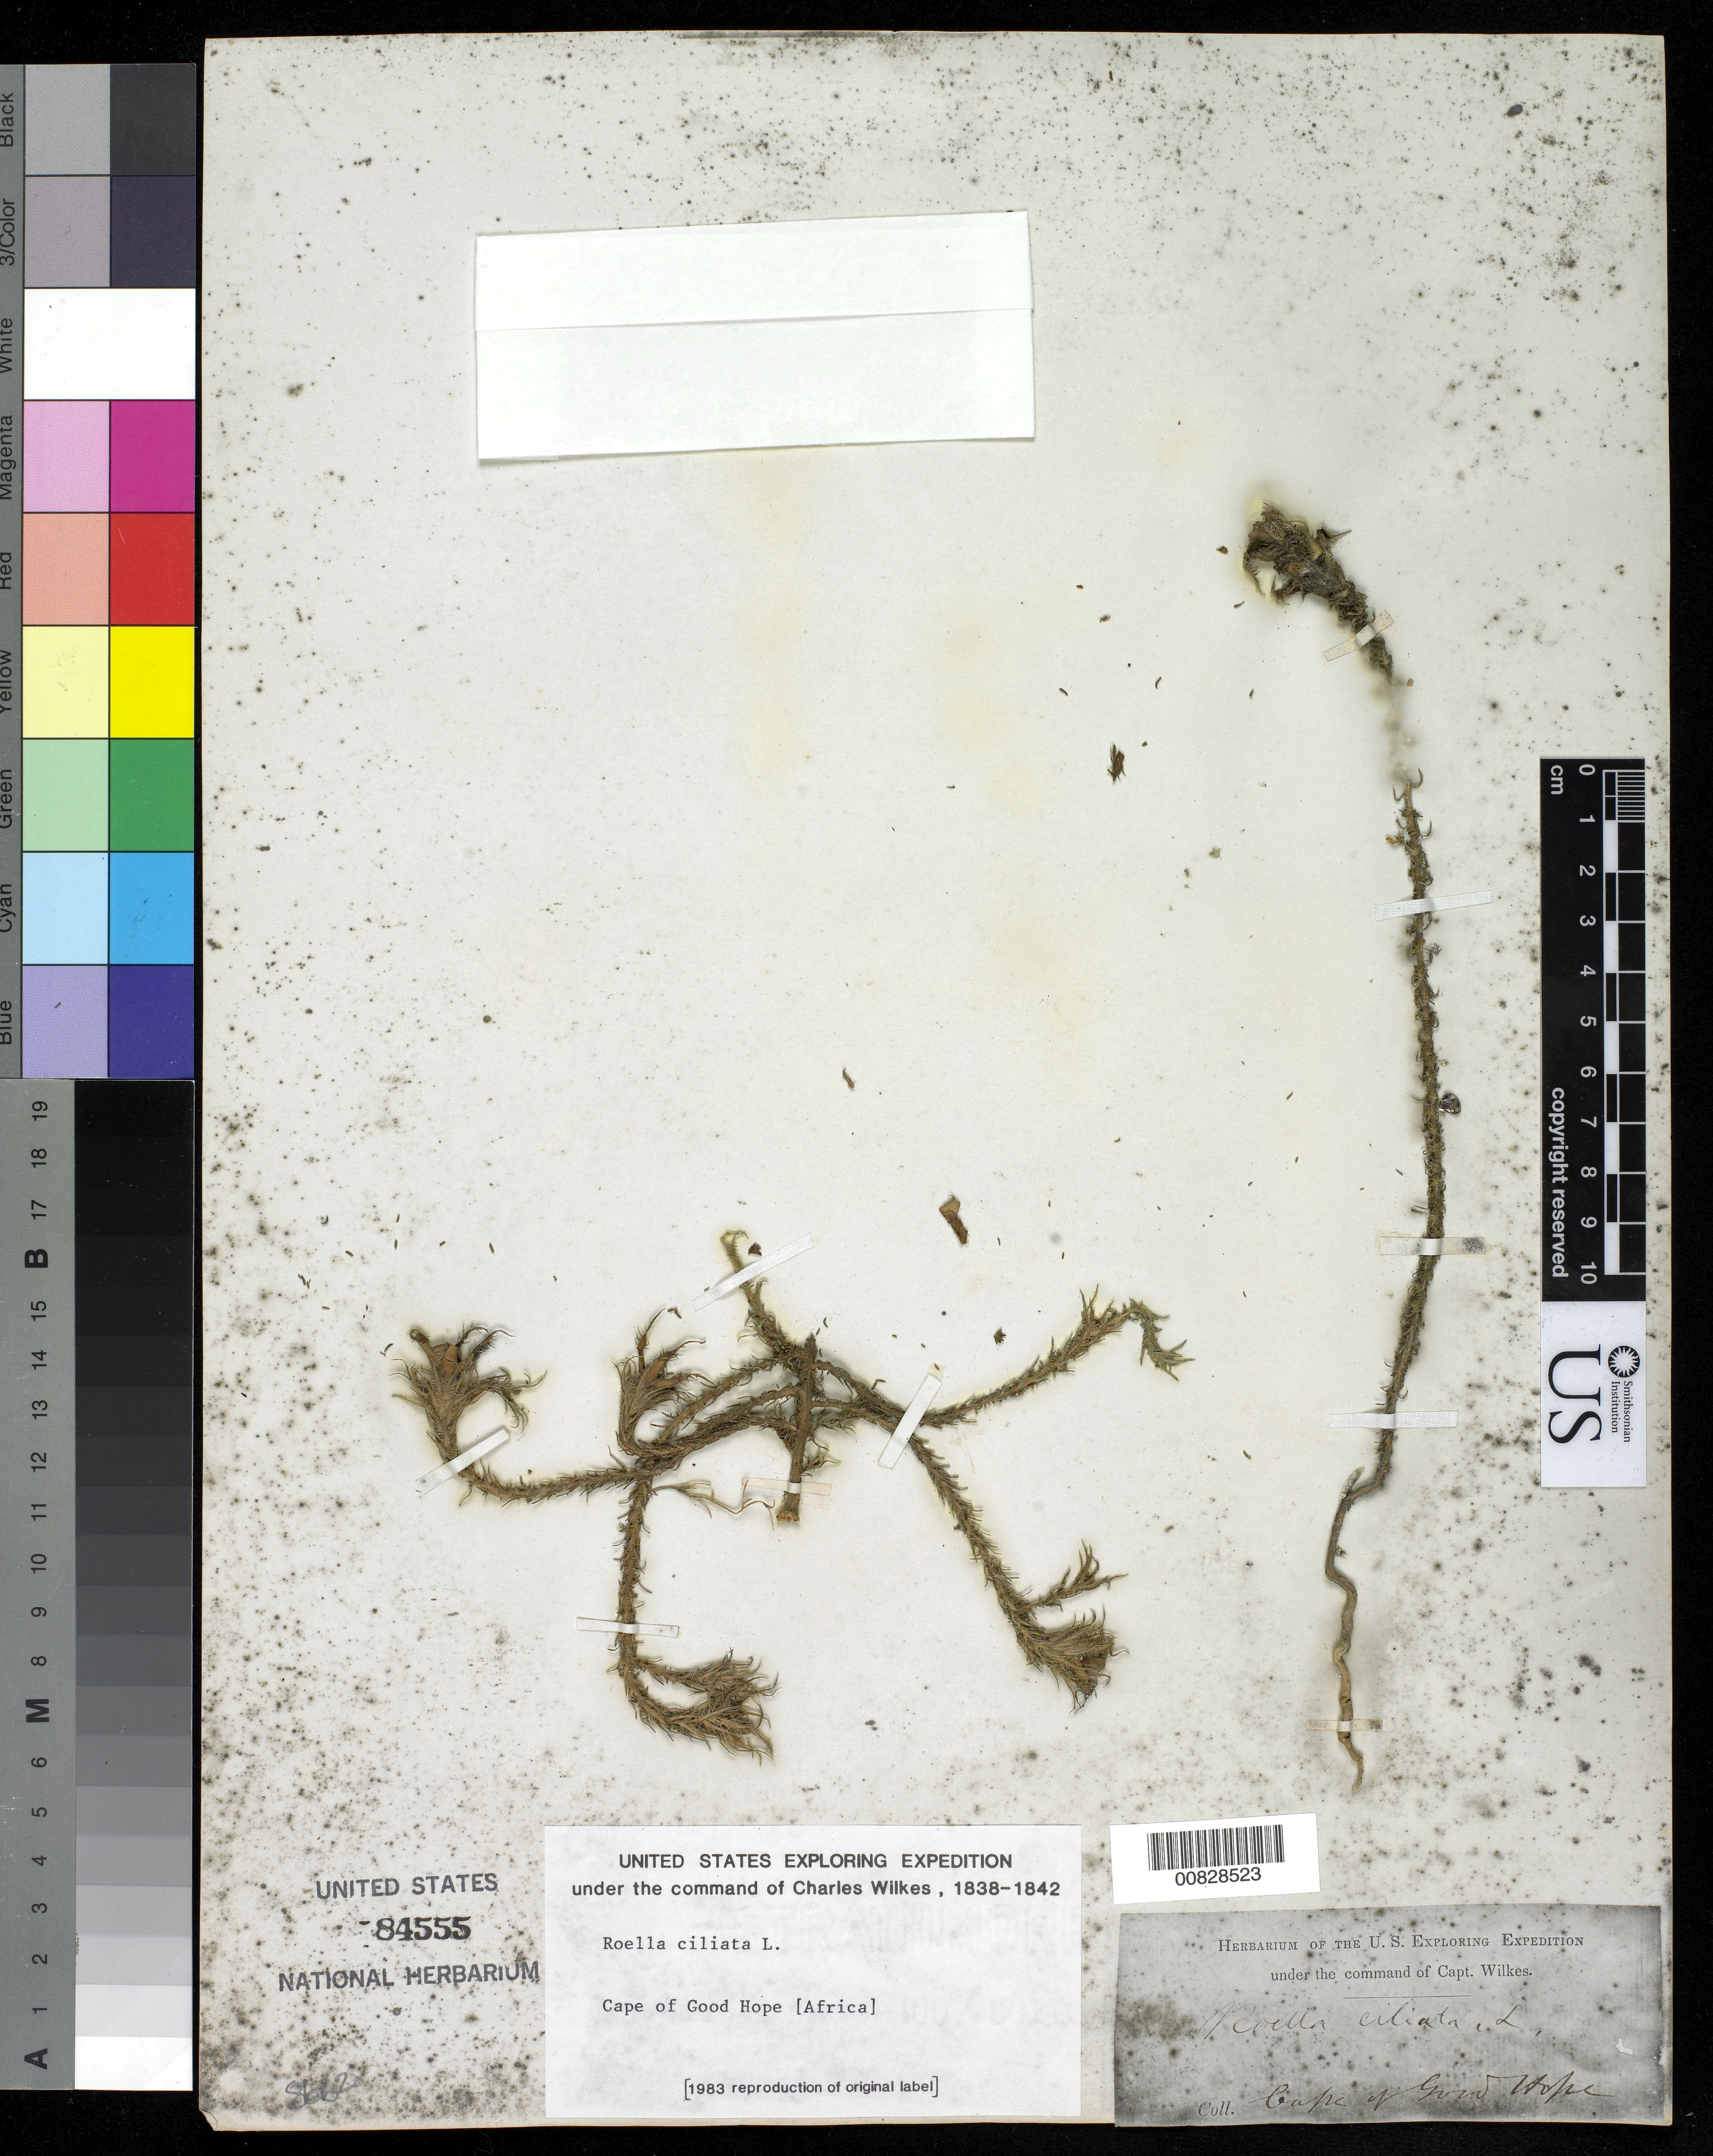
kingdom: Plantae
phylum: Tracheophyta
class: Magnoliopsida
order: Asterales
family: Campanulaceae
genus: Roella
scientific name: Roella ciliata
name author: L.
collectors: Wilkes Explor. Exped.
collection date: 1838/1842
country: South Africa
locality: Cape of Good Hope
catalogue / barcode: US 84555